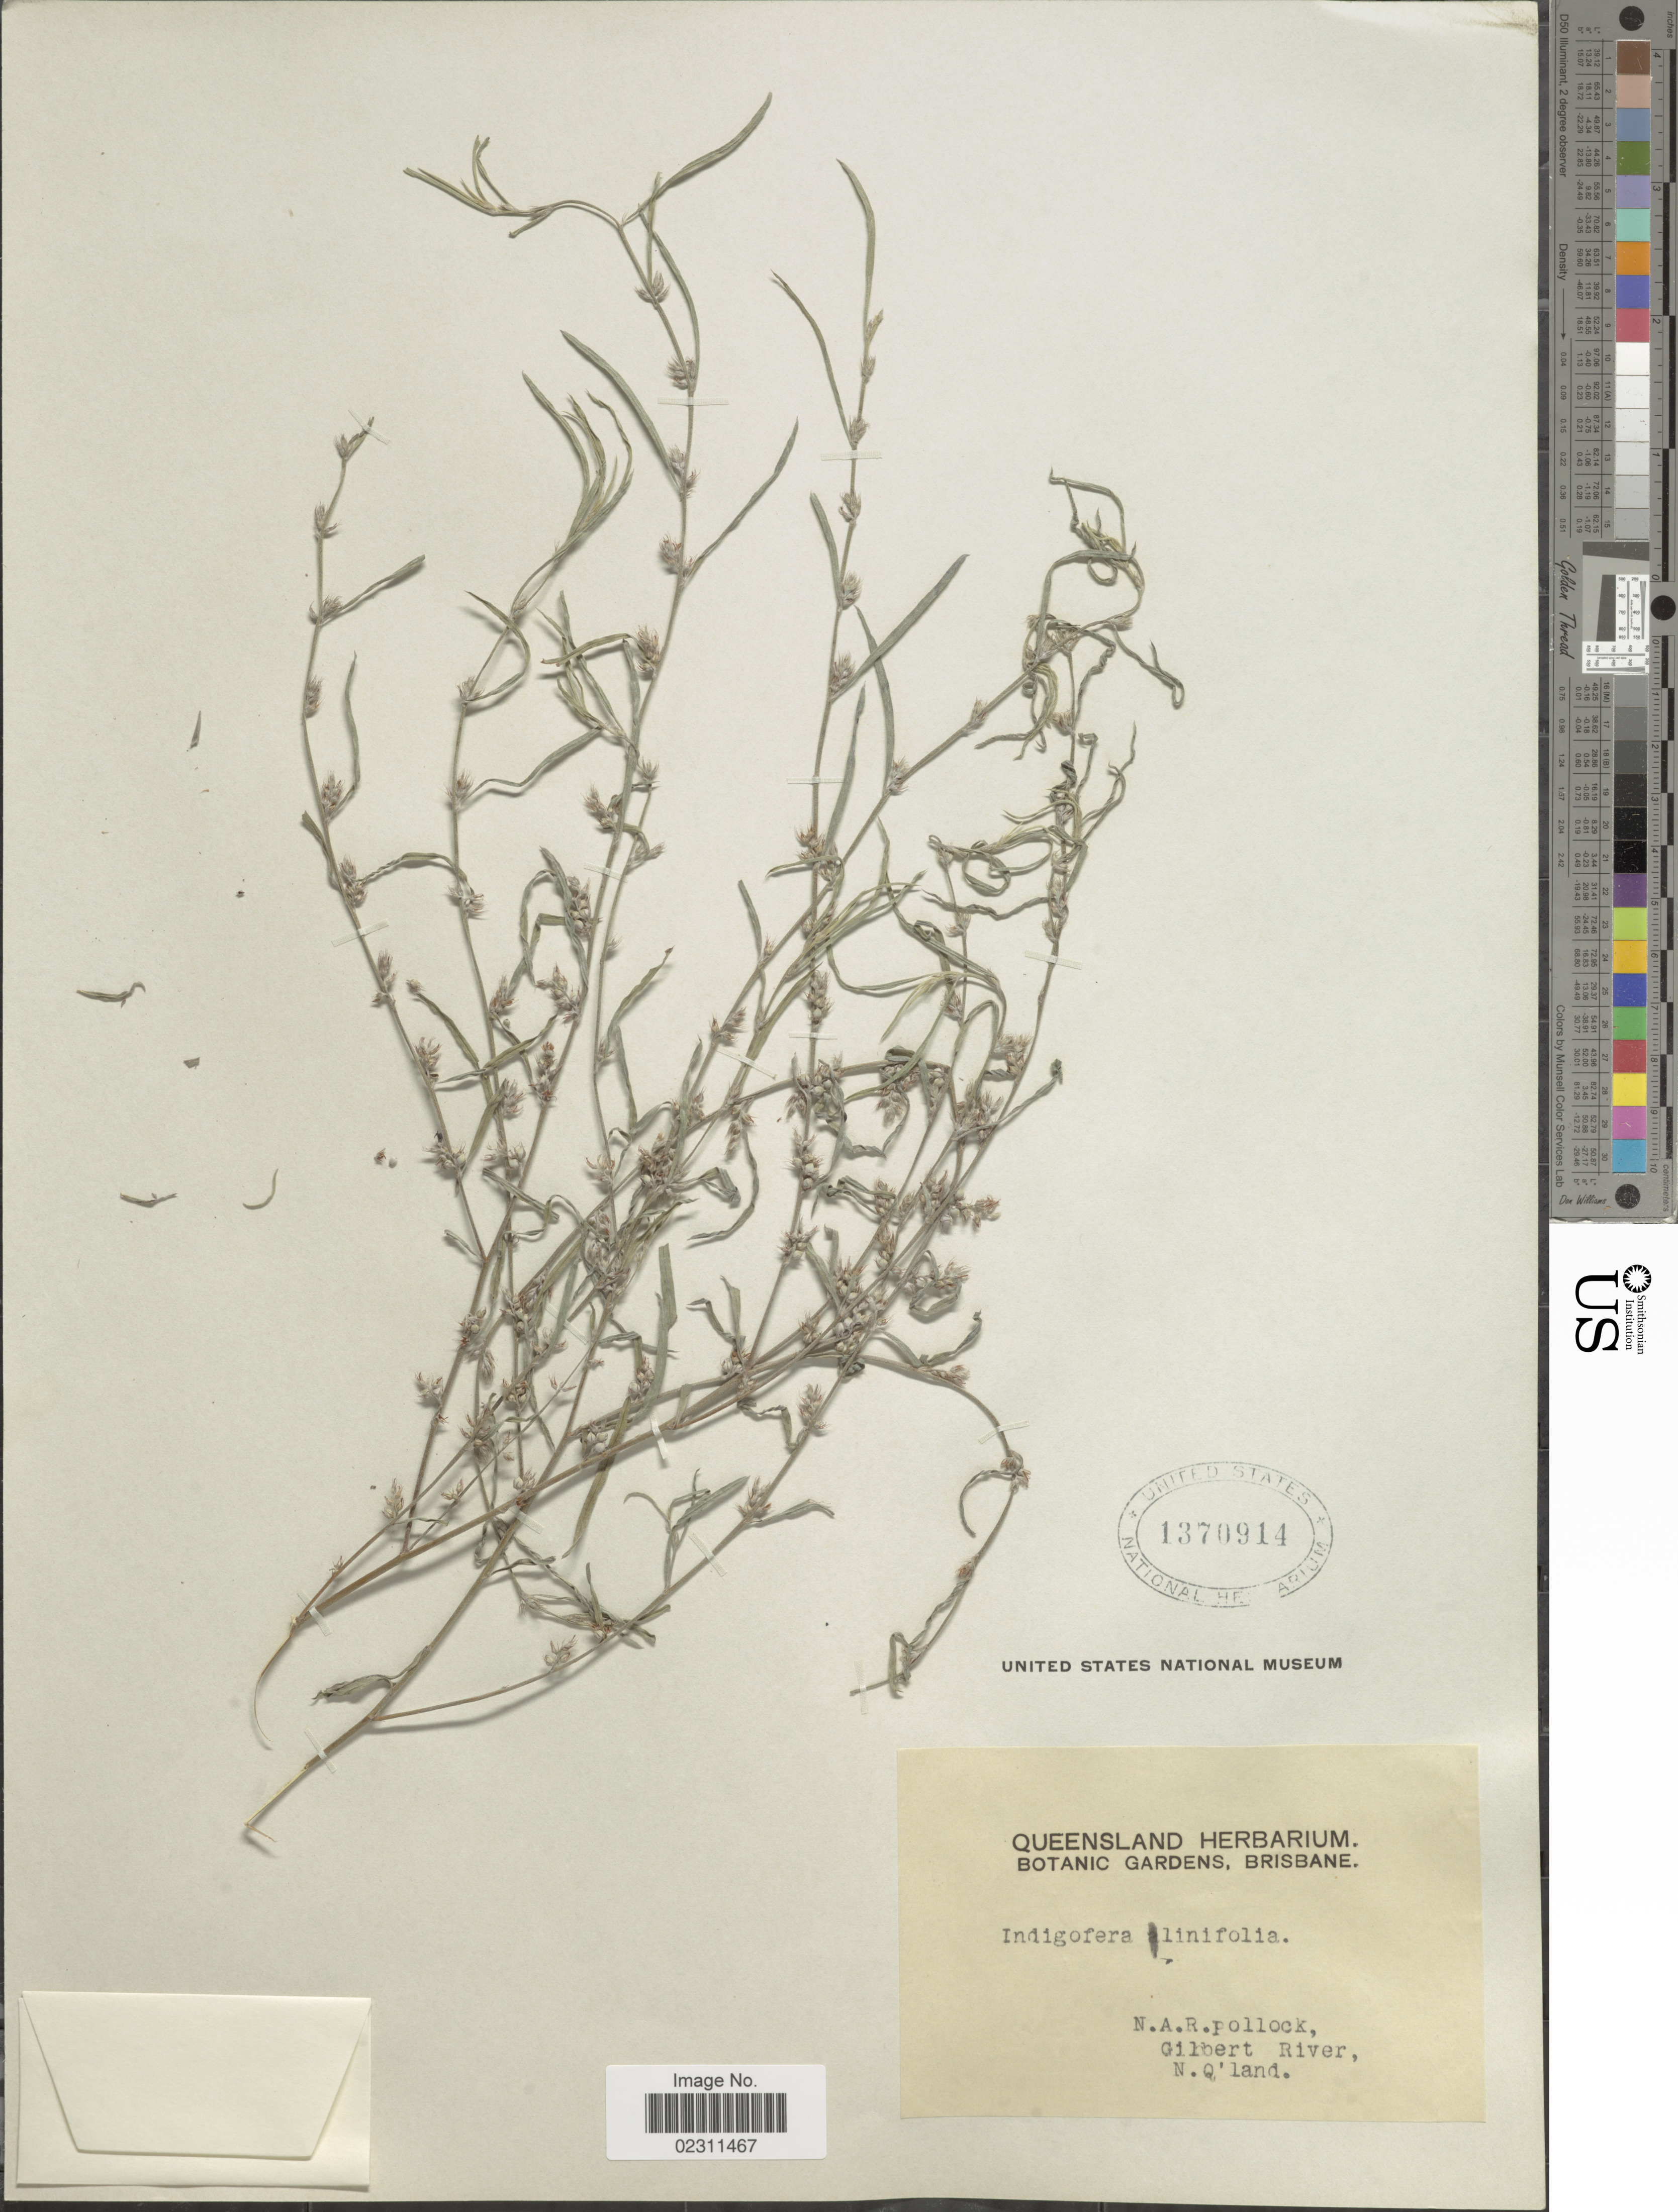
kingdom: Plantae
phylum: Tracheophyta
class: Magnoliopsida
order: Fabales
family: Fabaceae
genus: Indigofera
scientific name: Indigofera linifolia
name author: Retz.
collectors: Queensland Herbarium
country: Australia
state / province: Queensland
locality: N.A.R. pollock, Gilbert River, N. Q'land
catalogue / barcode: US 1370914